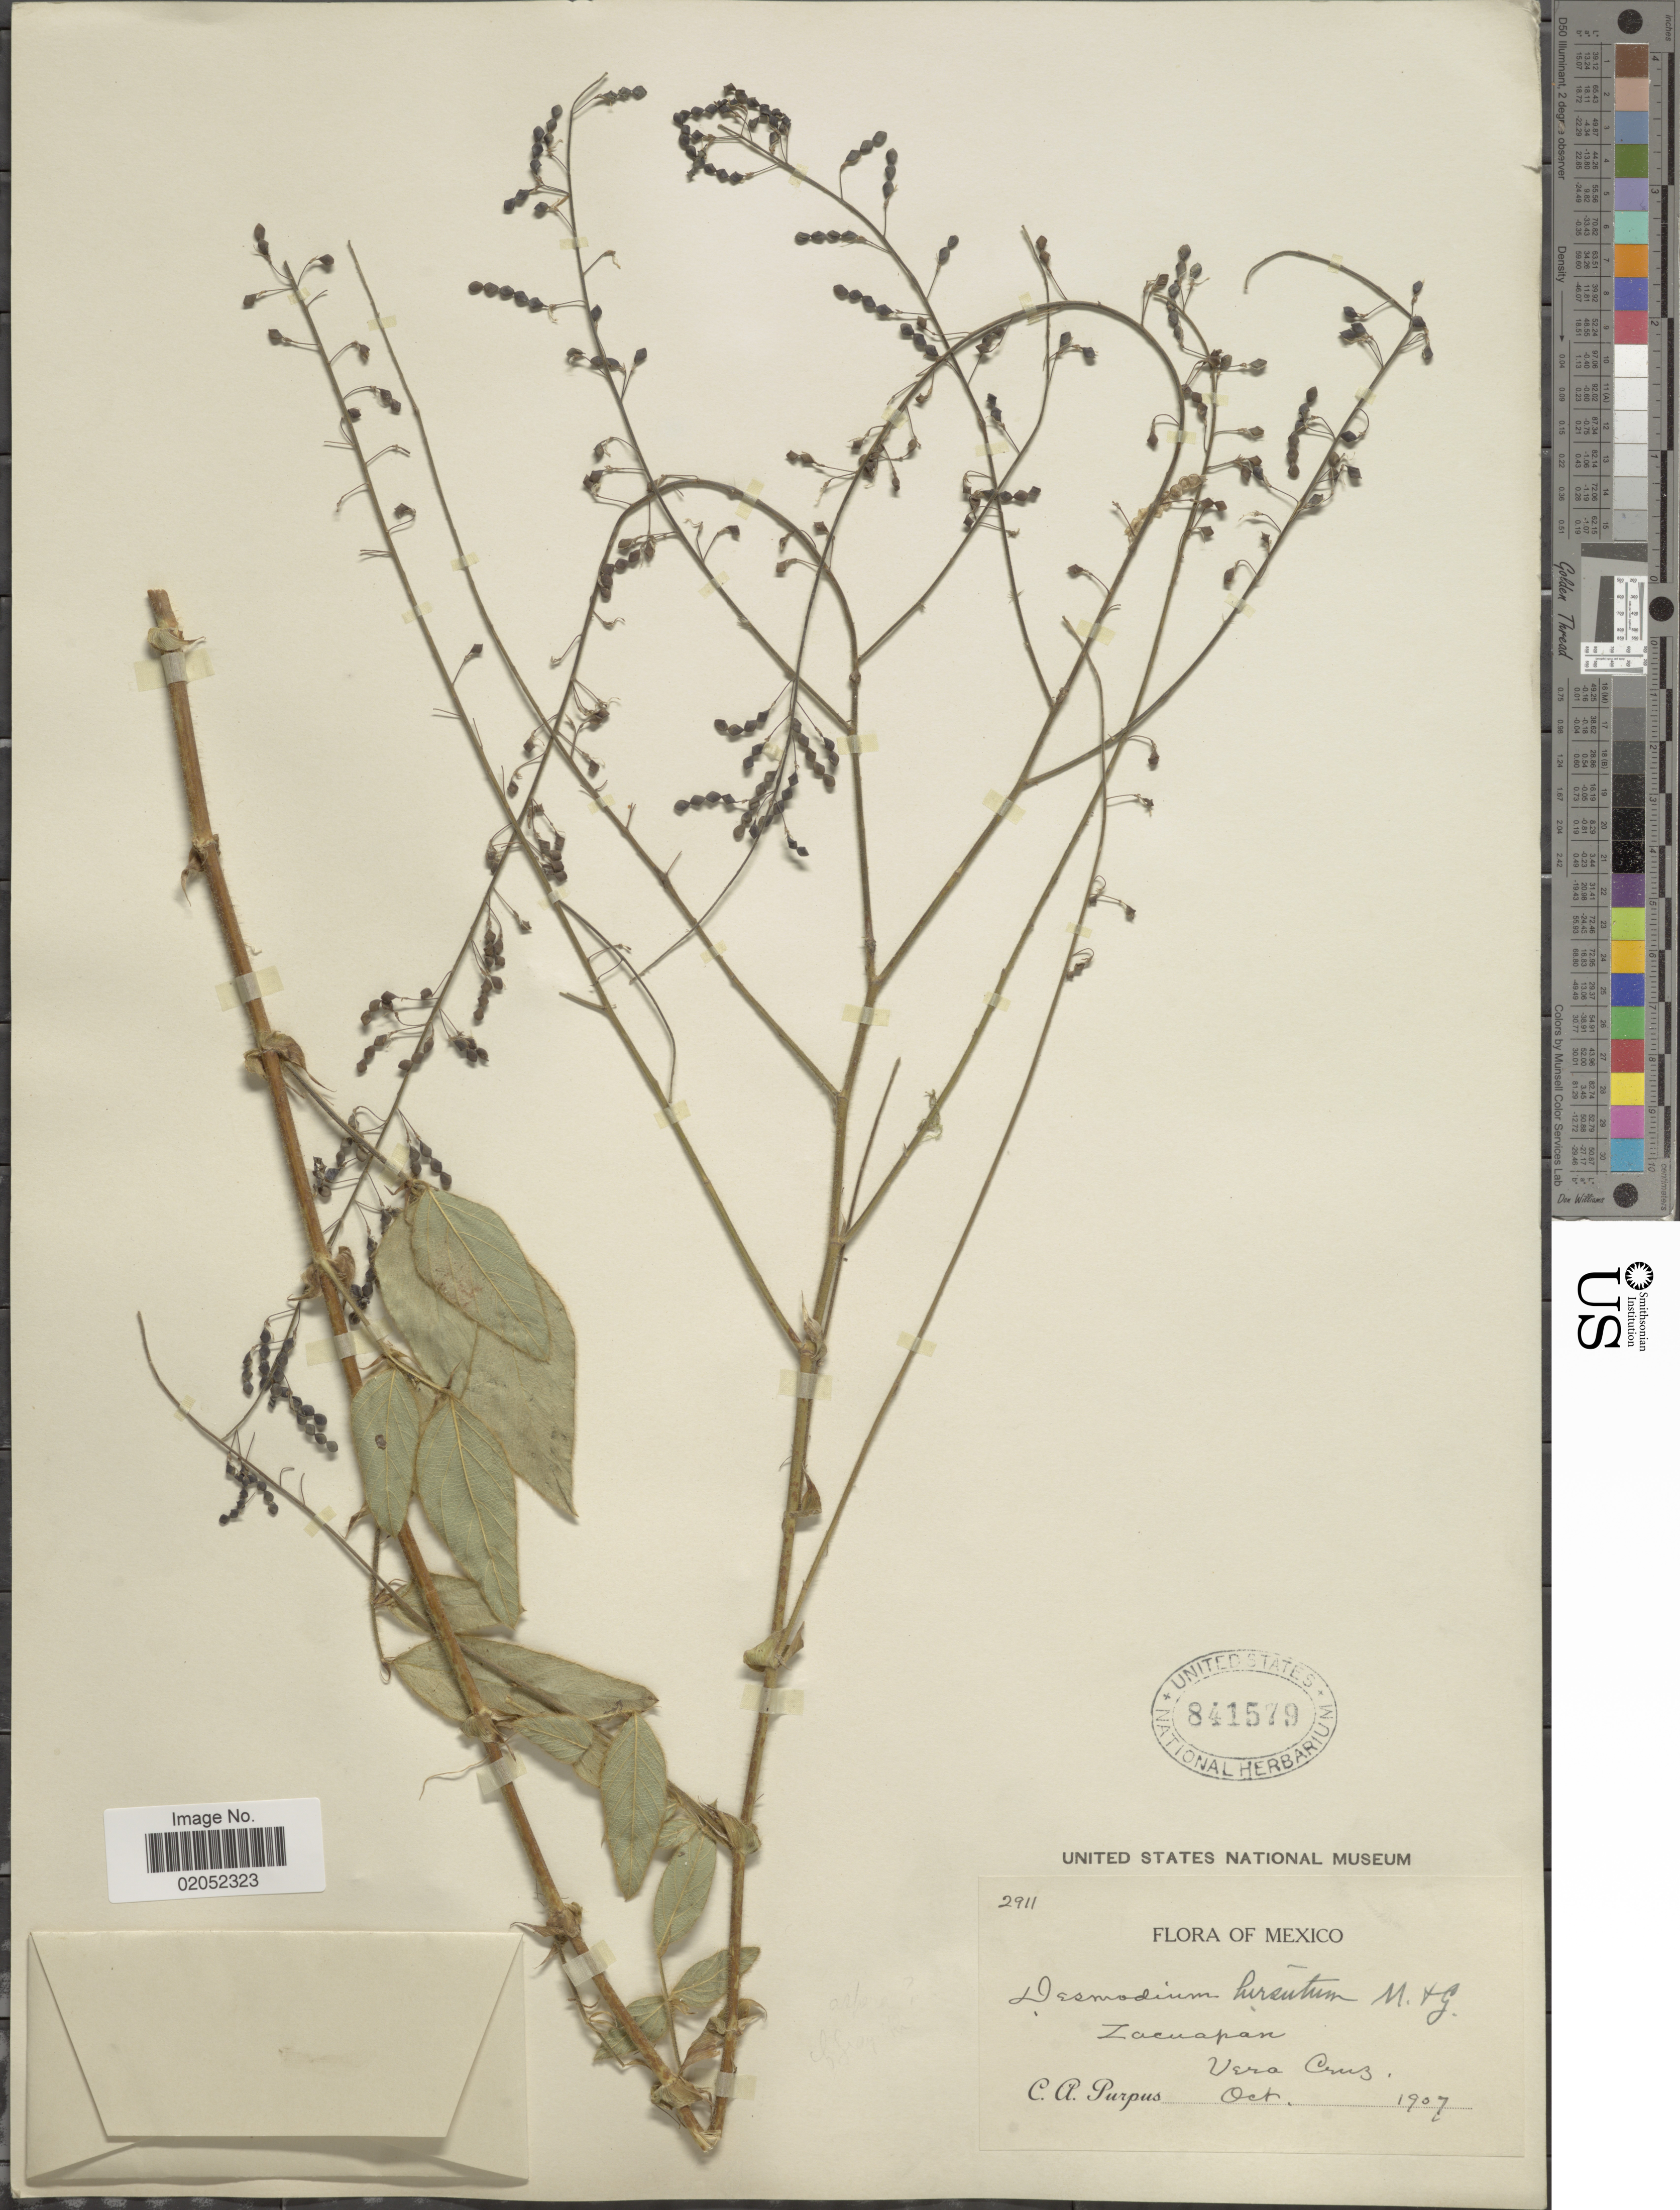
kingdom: Plantae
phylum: Tracheophyta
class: Magnoliopsida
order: Fabales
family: Fabaceae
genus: Desmodium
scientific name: Desmodium hirsutum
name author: M. Martens & Galeotti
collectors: C. A. Purpus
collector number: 2911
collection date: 1907-10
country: Mexico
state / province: Veracruz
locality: Mexico, Zacuapan, Vera Cruz.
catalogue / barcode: US 841579